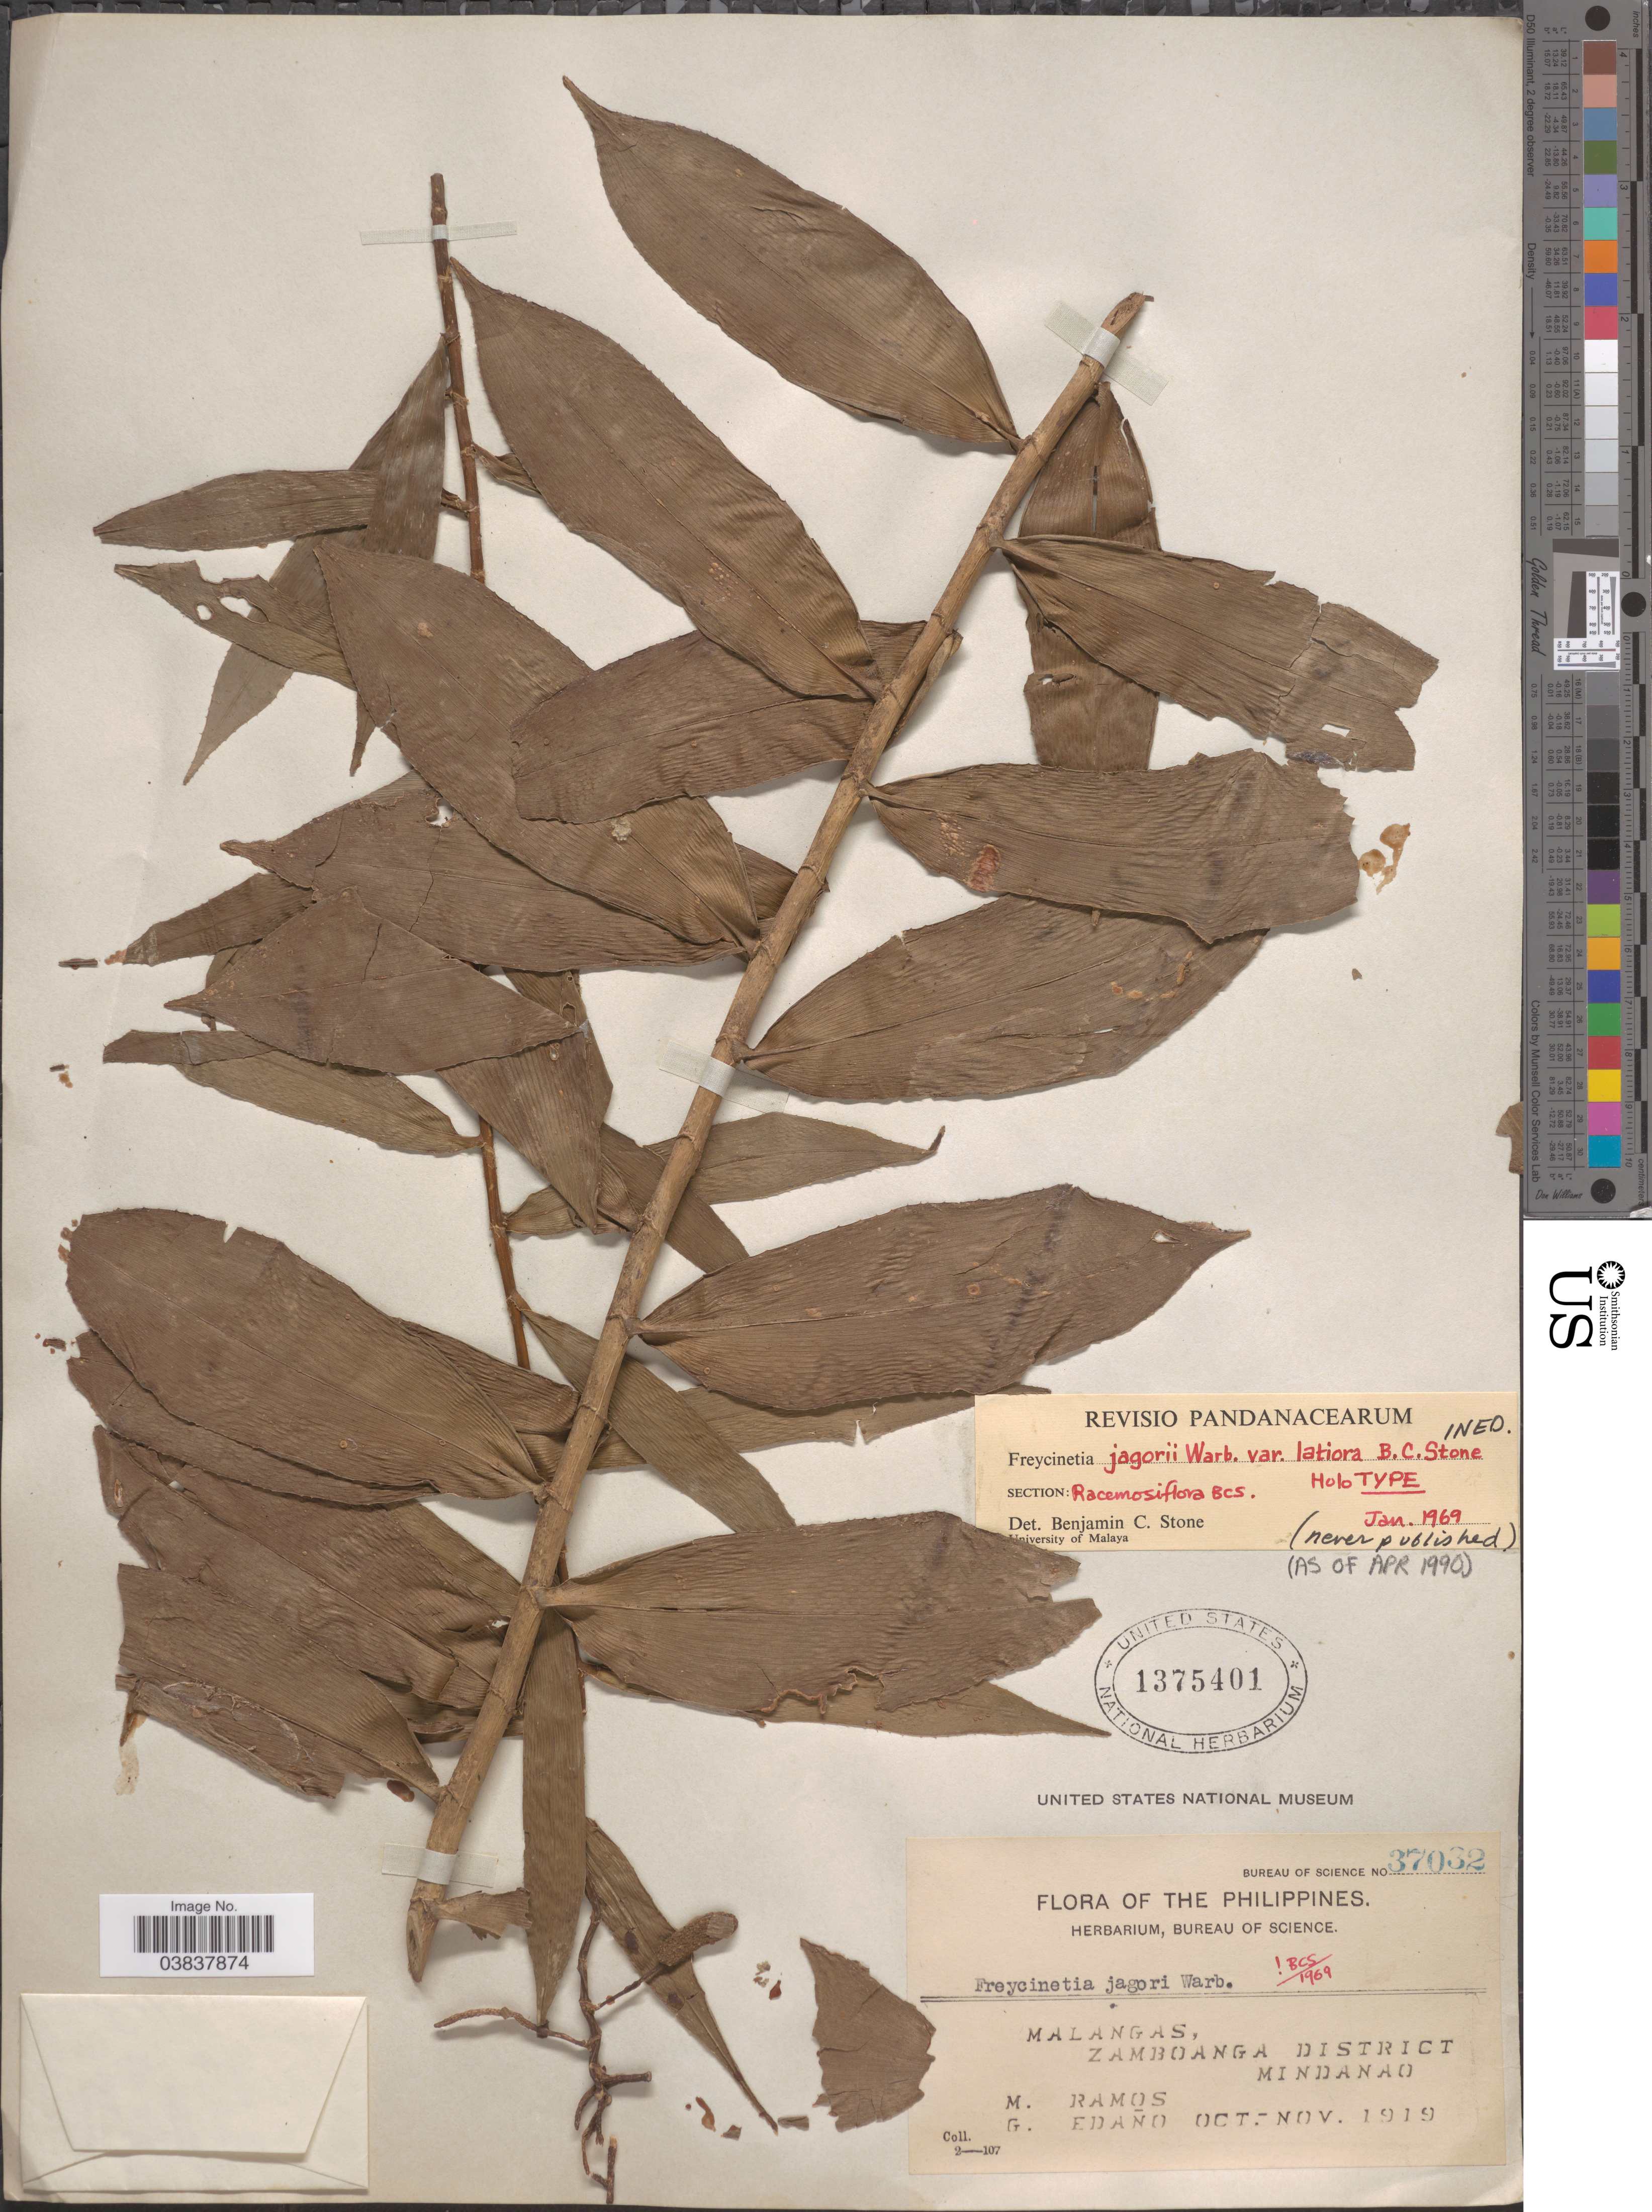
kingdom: Plantae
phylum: Tracheophyta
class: Liliopsida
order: Pandanales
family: Pandanaceae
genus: Freycinetia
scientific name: Freycinetia jagorii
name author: Warb.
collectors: M. Ramos & G. Edaño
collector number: Bureau of Science 37032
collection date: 1919-10/1919-11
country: Philippines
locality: Malangas, Zamboanga District, Mindanao.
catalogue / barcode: US 1375401